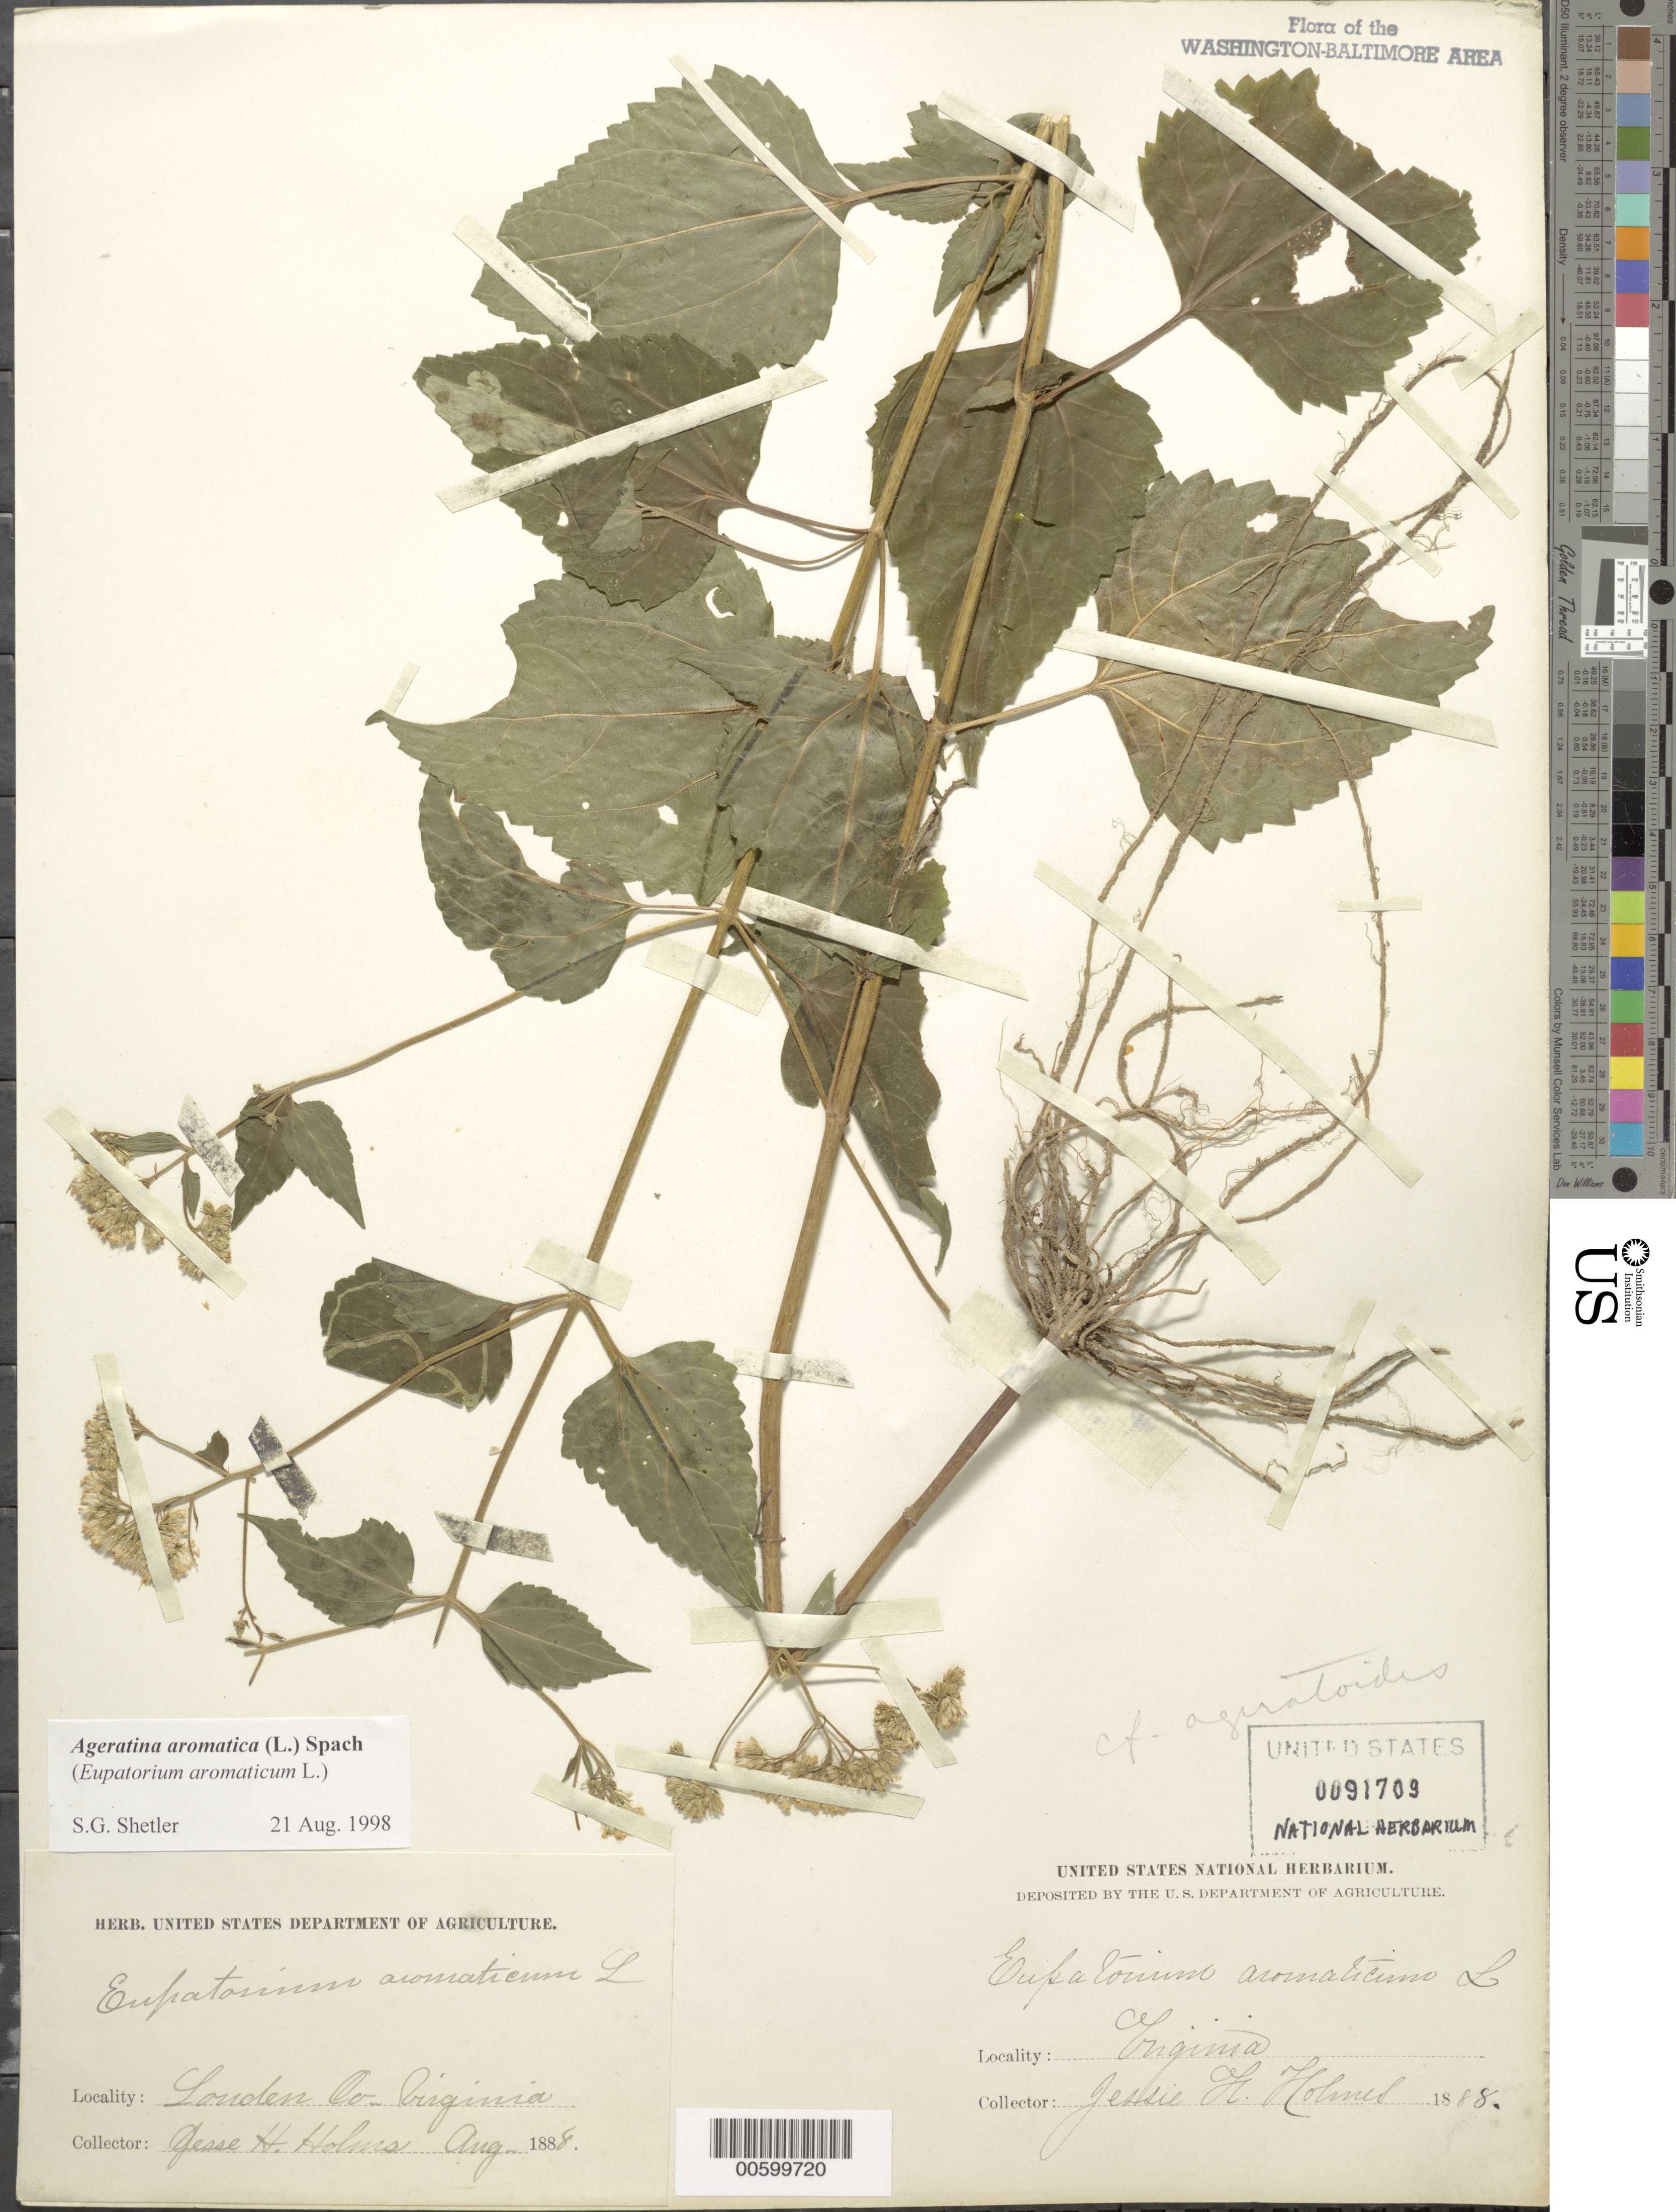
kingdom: Plantae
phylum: Tracheophyta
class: Magnoliopsida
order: Asterales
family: Asteraceae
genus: Ageratina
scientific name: Ageratina aromatica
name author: (L.) Spach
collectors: H. A. Allard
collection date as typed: Aug 1888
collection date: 1888-08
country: United States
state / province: Virginia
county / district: Loudoun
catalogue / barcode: US 91709